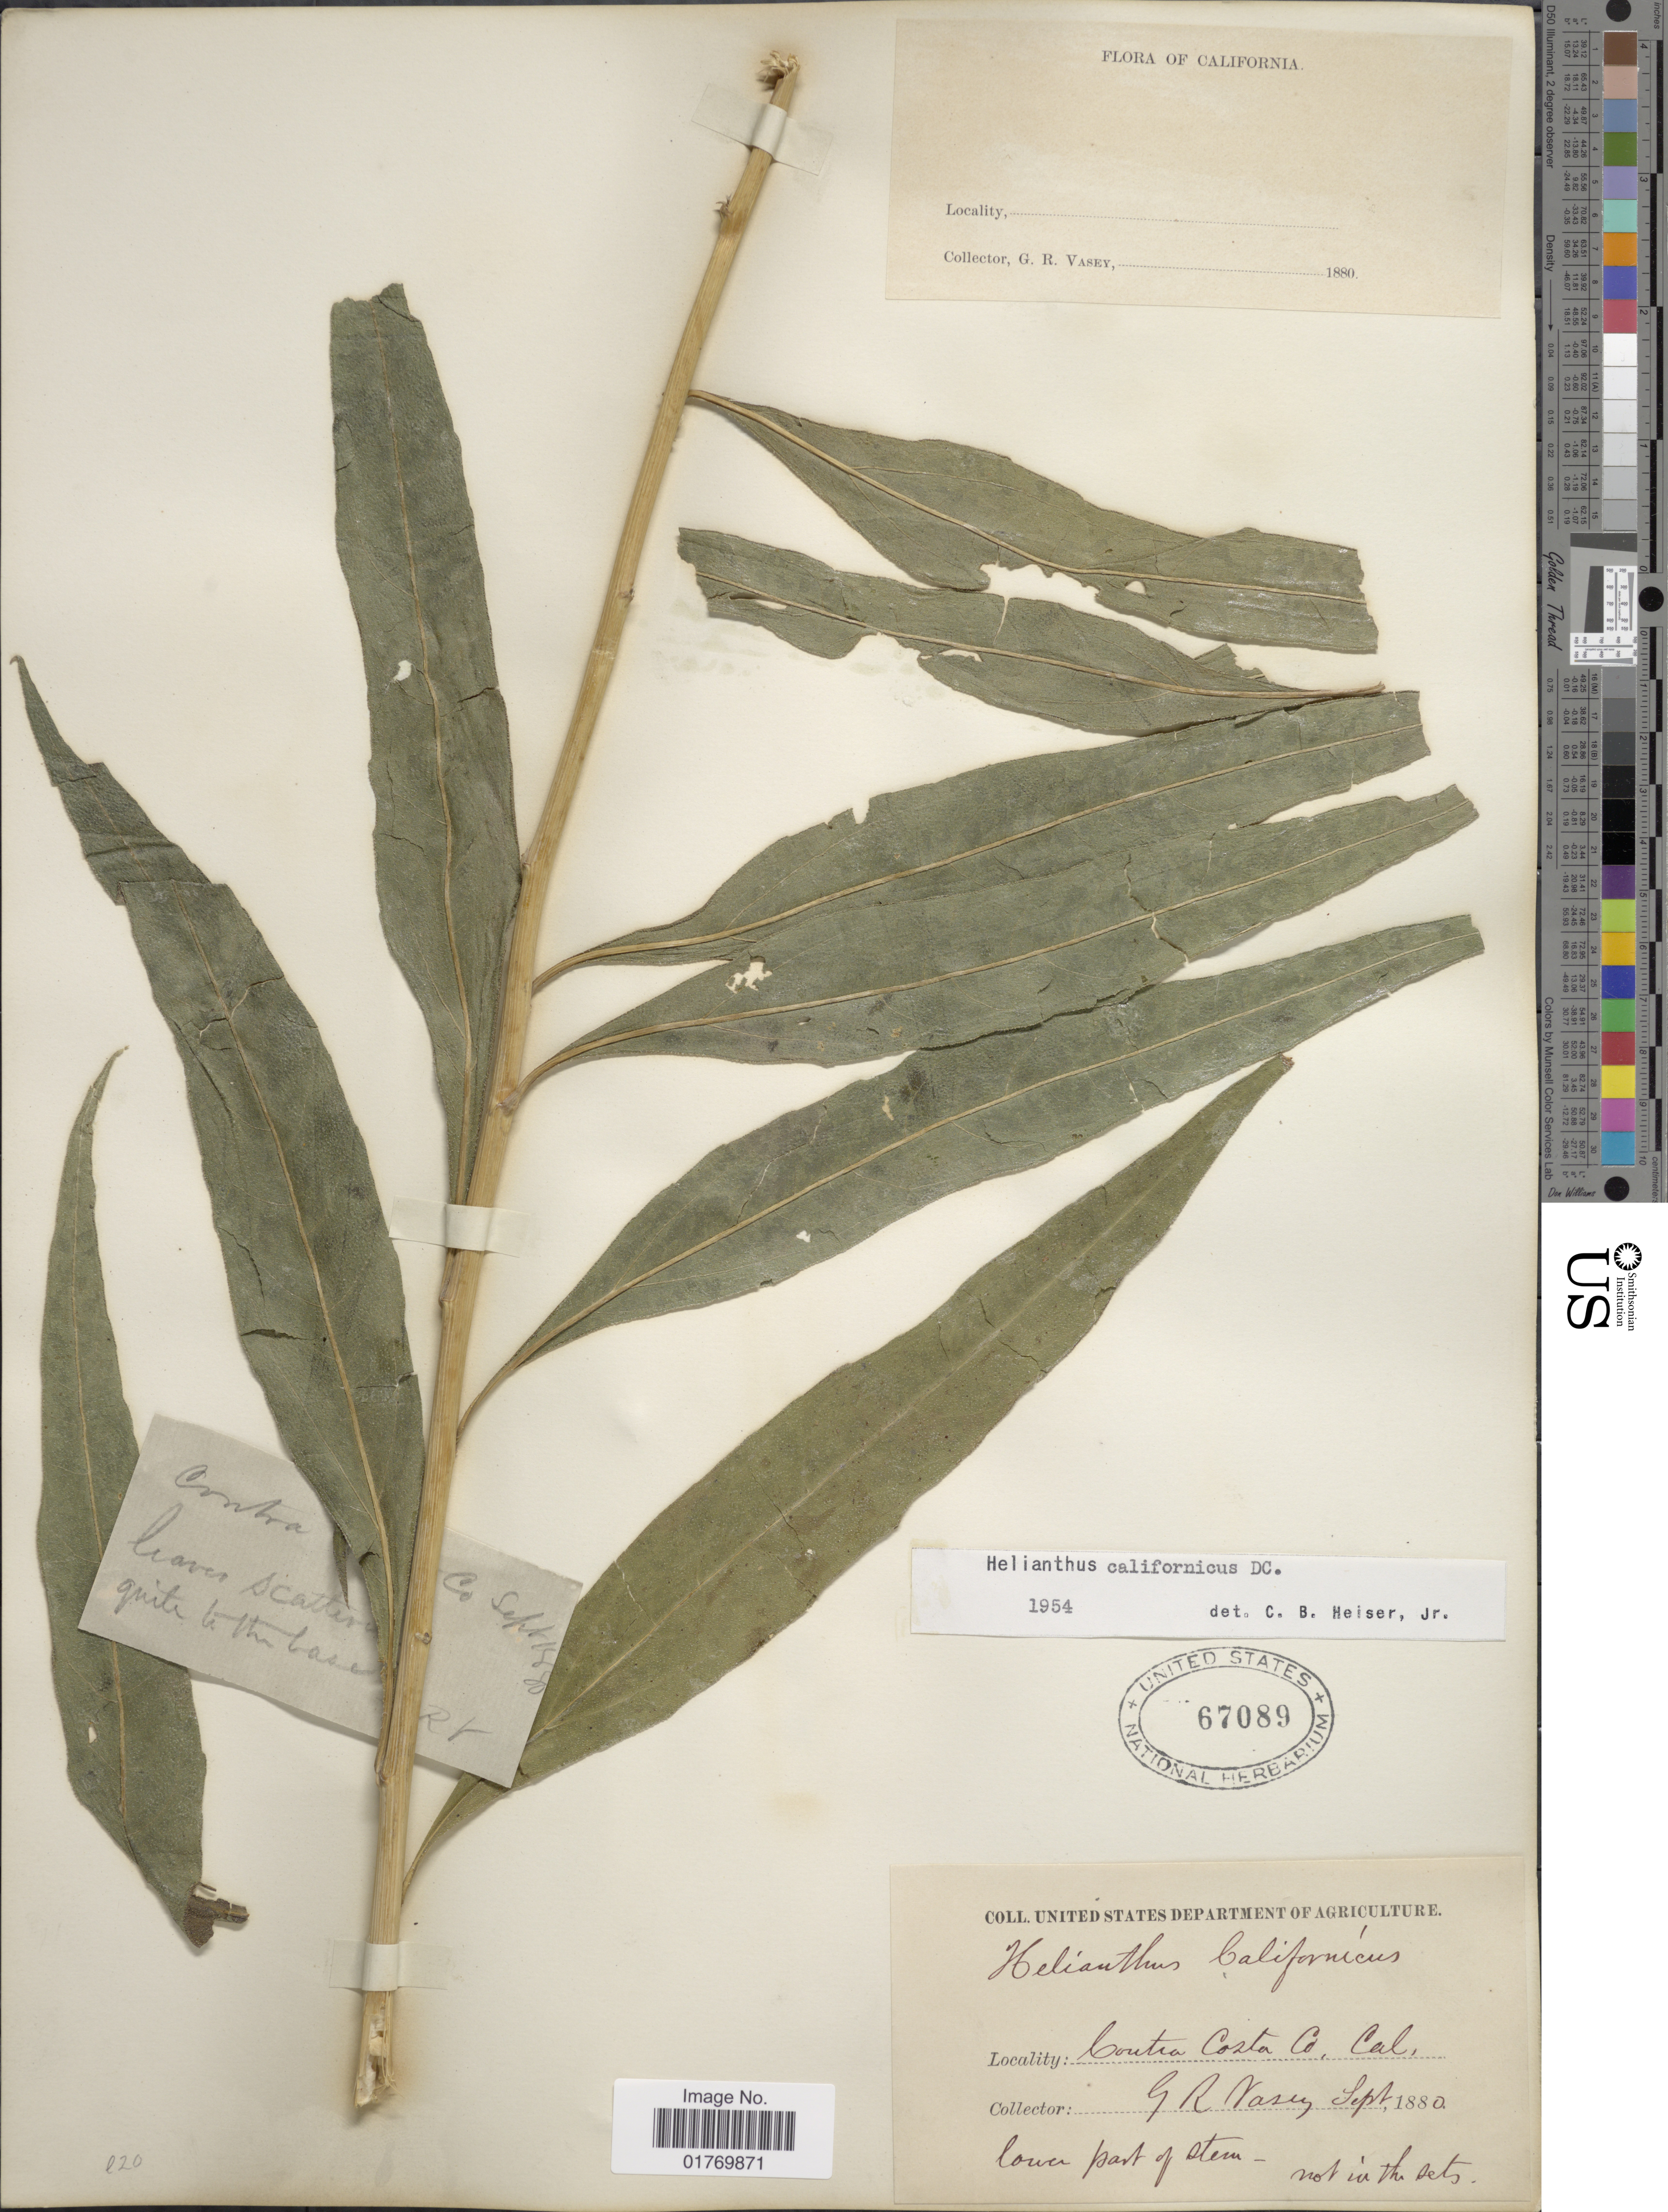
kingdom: Plantae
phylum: Tracheophyta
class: Magnoliopsida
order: Asterales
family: Asteraceae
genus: Helianthus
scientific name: Helianthus californicus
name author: DC.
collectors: G. R. Vasey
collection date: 1880-09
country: United States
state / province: California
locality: Coutra Costa Co.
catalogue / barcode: US 67089